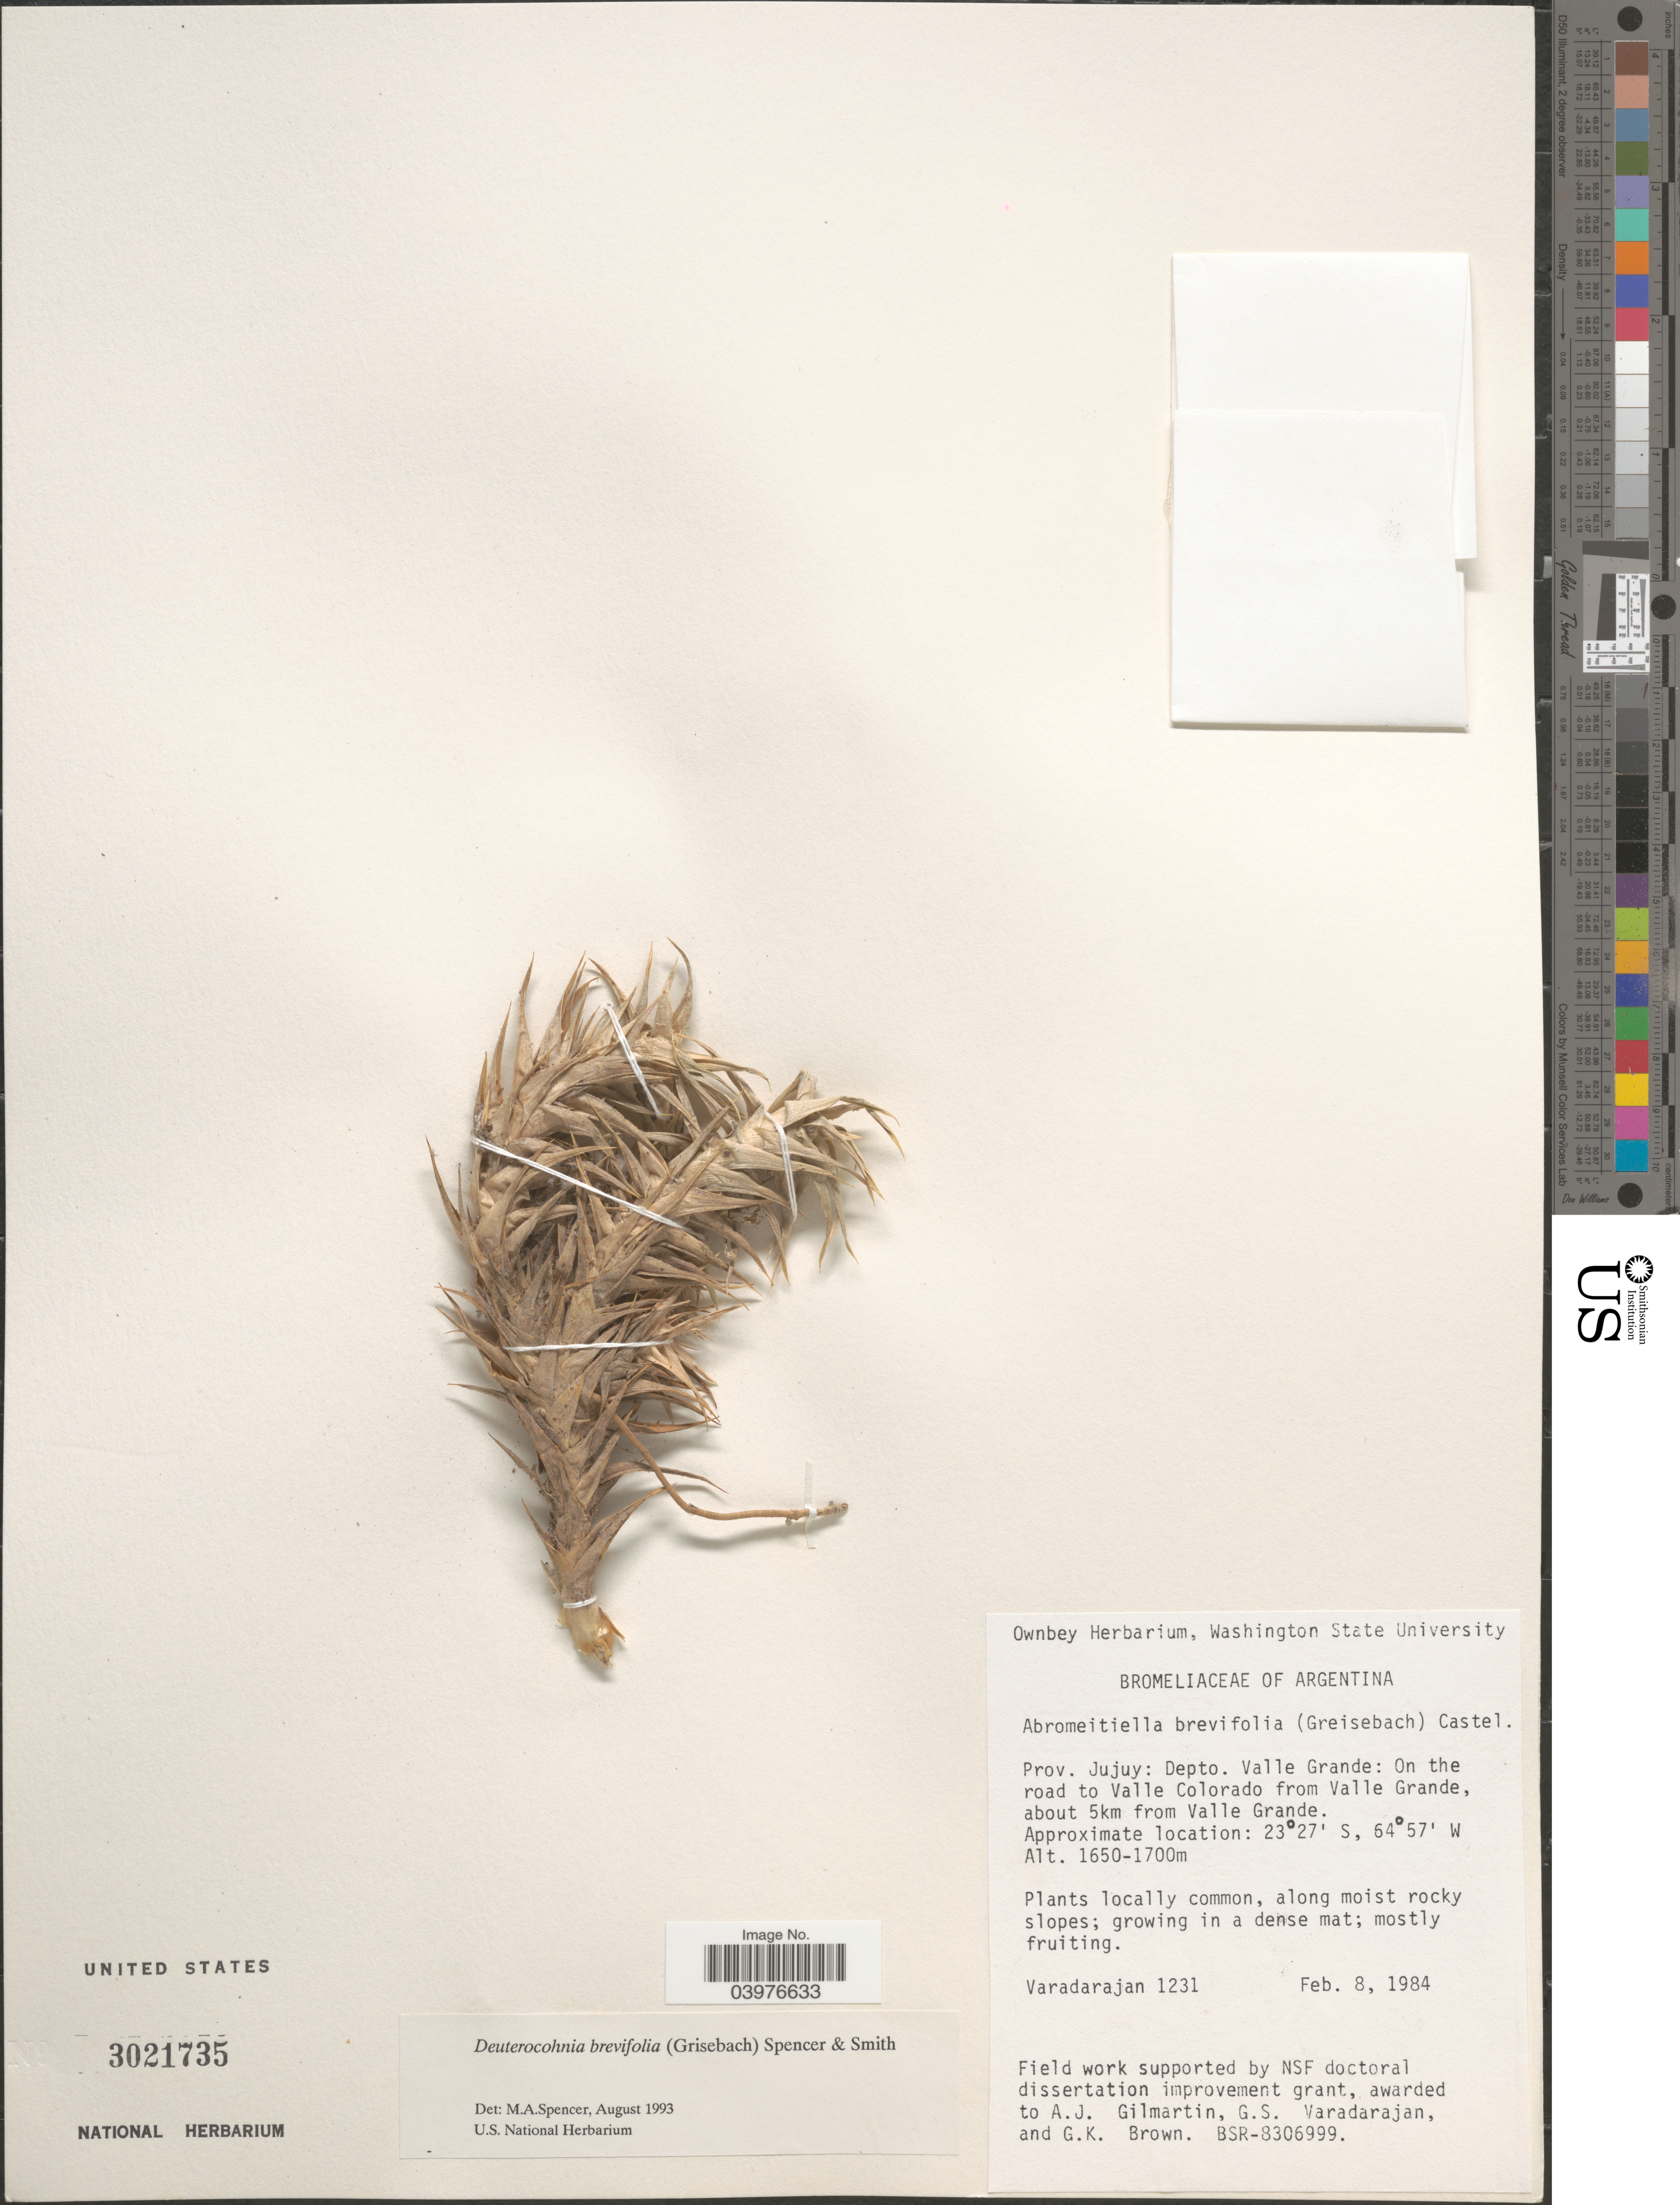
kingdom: Plantae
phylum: Tracheophyta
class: Liliopsida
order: Poales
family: Bromeliaceae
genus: Deuterocohnia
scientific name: Deuterocohnia brevifolia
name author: (Griseb.) M.A. Spencer & L.B. Sm.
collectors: G. S. Varadarajan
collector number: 1231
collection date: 1984-02-08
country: Argentina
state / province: Jujuy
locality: Depto. Valle Grande: On the road to Valle Colorado from Valle Grande, about 5km from Valle Grande.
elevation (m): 1650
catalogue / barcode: US 3021735